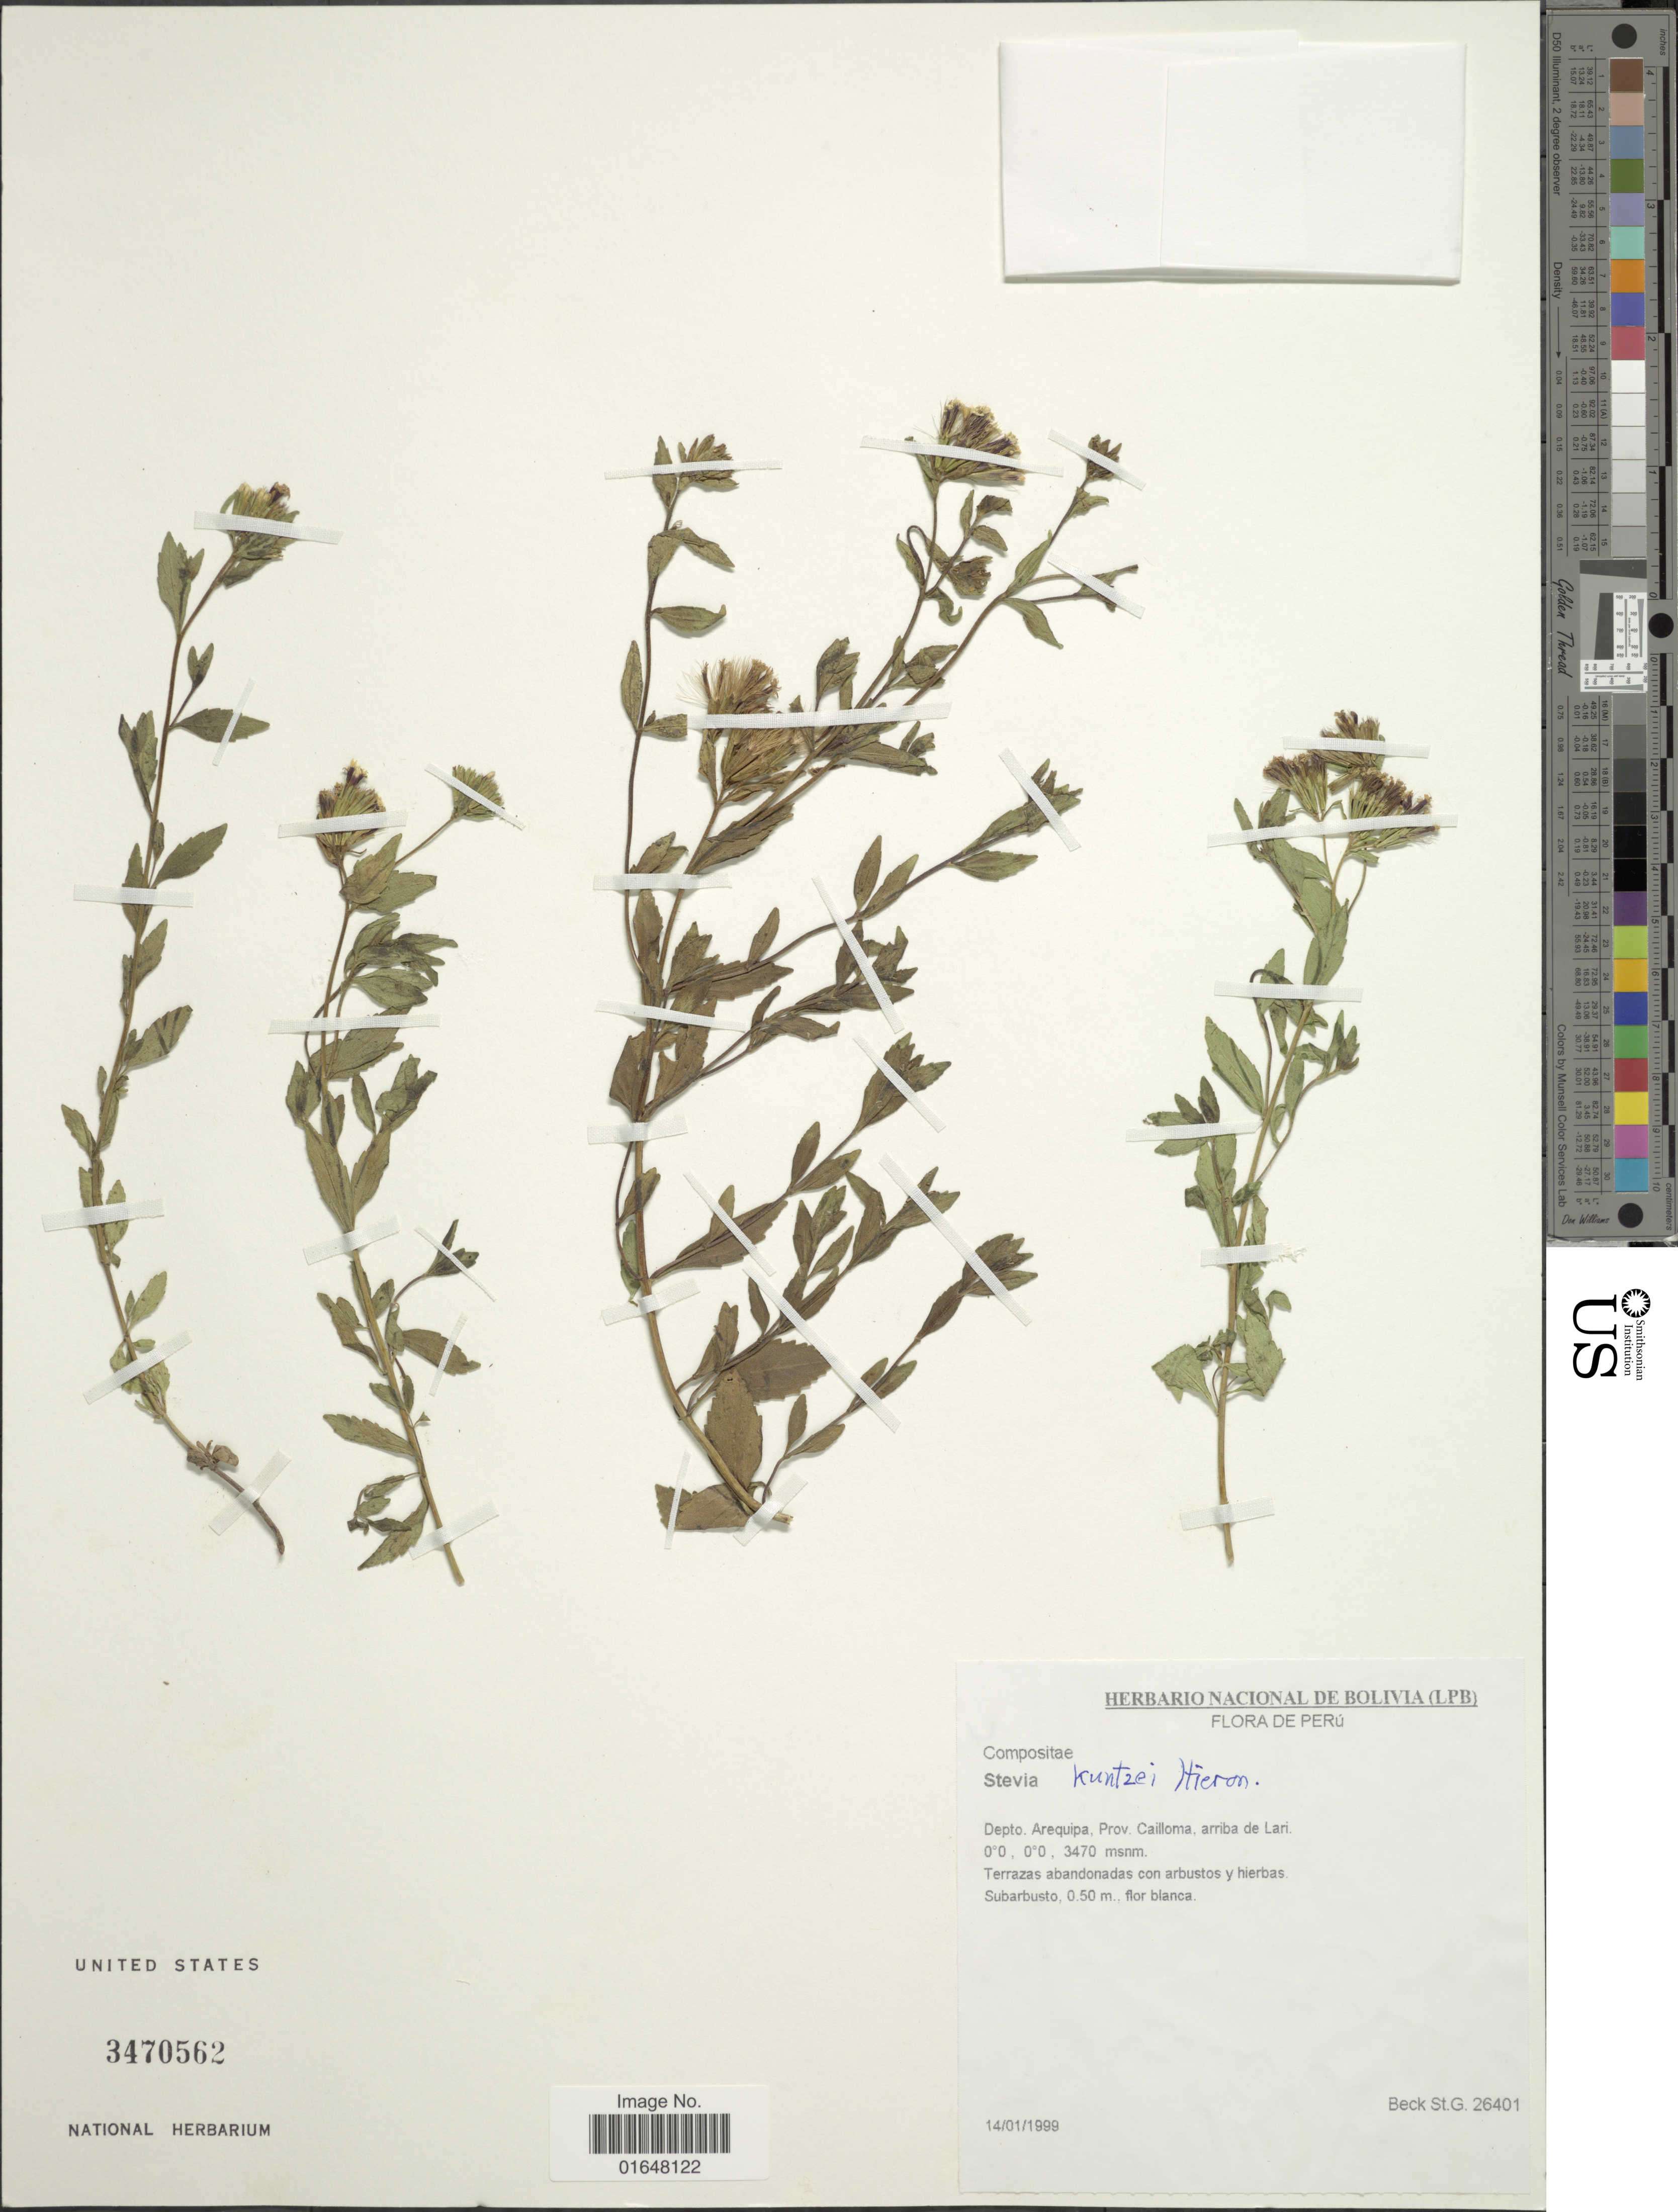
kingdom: Plantae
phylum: Tracheophyta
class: Magnoliopsida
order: Asterales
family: Asteraceae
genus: Stevia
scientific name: Stevia kuntzei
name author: Hieron.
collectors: S. G. Beck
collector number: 26401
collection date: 1999-01-14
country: Peru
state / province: Arequipa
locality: Prov. Cailloma, arriba de Lari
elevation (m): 3470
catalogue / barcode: US 3470562